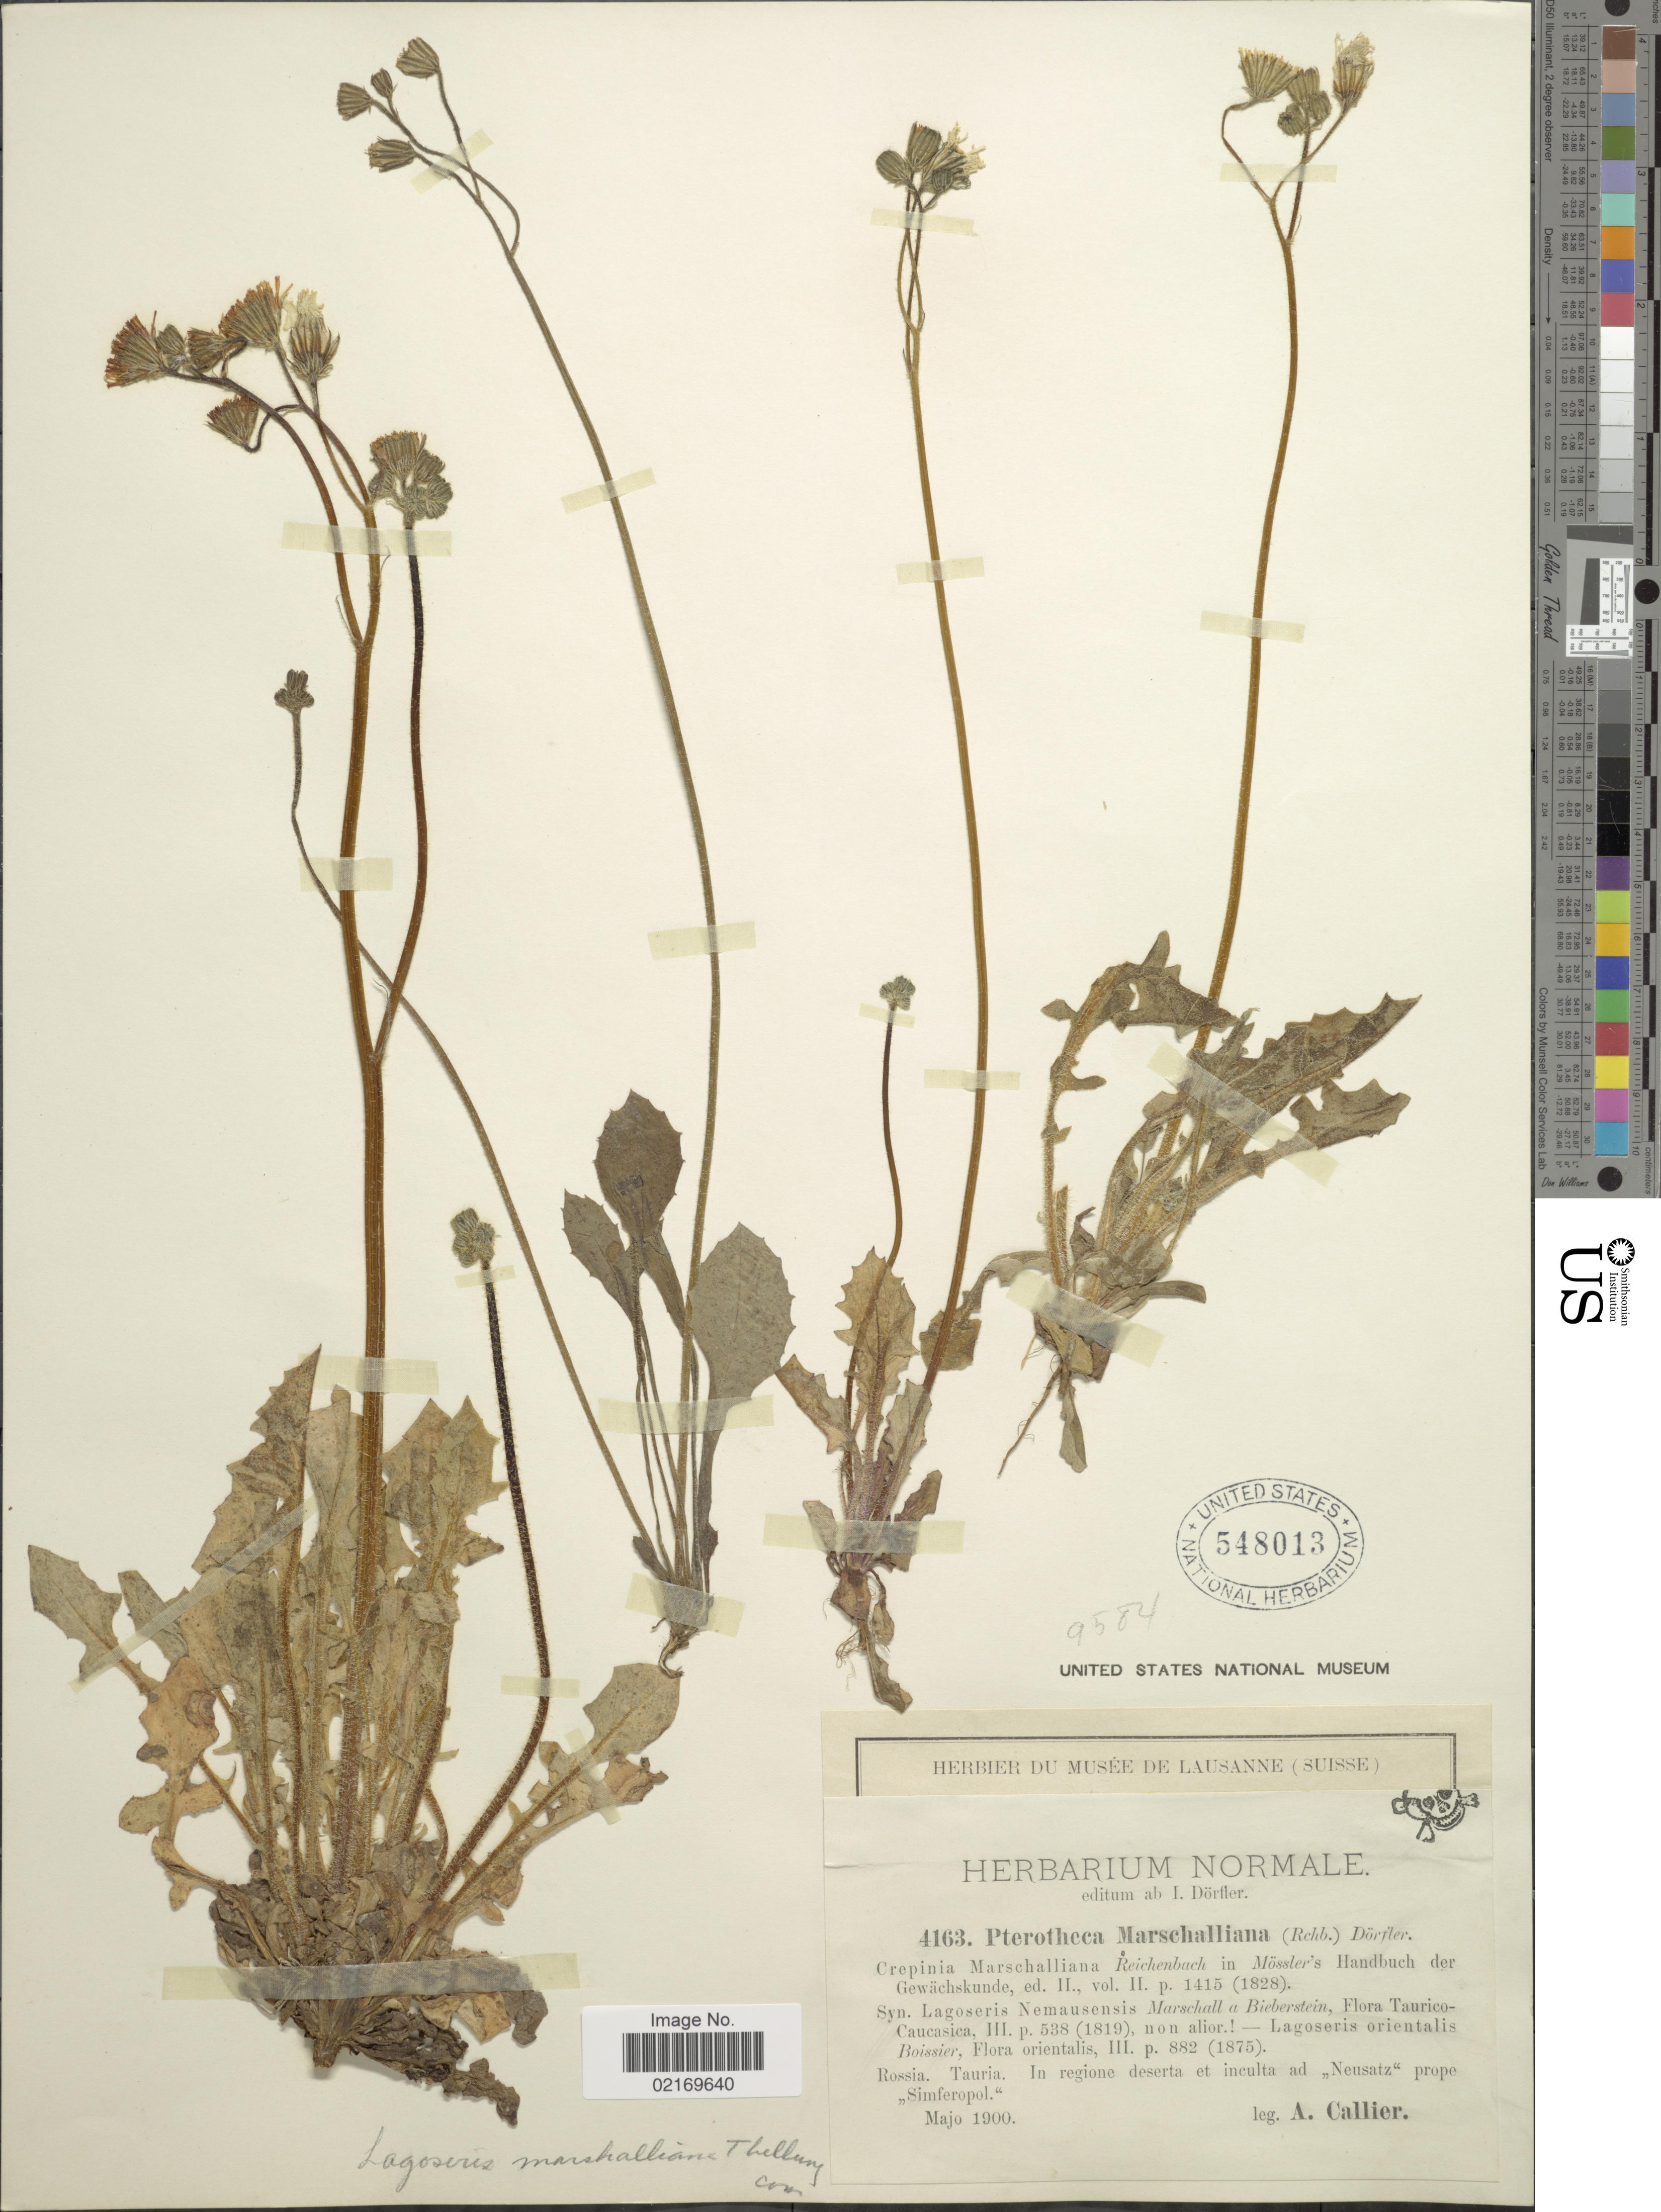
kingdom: Plantae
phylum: Tracheophyta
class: Magnoliopsida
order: Asterales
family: Asteraceae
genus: Crepis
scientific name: Crepis sancta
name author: (L.) Bornm.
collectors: A. Callier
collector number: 4163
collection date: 1900-05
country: Russian Federation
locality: Rossia, Tauria, ad Neusatz, prope Simferopol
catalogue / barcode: US 548013